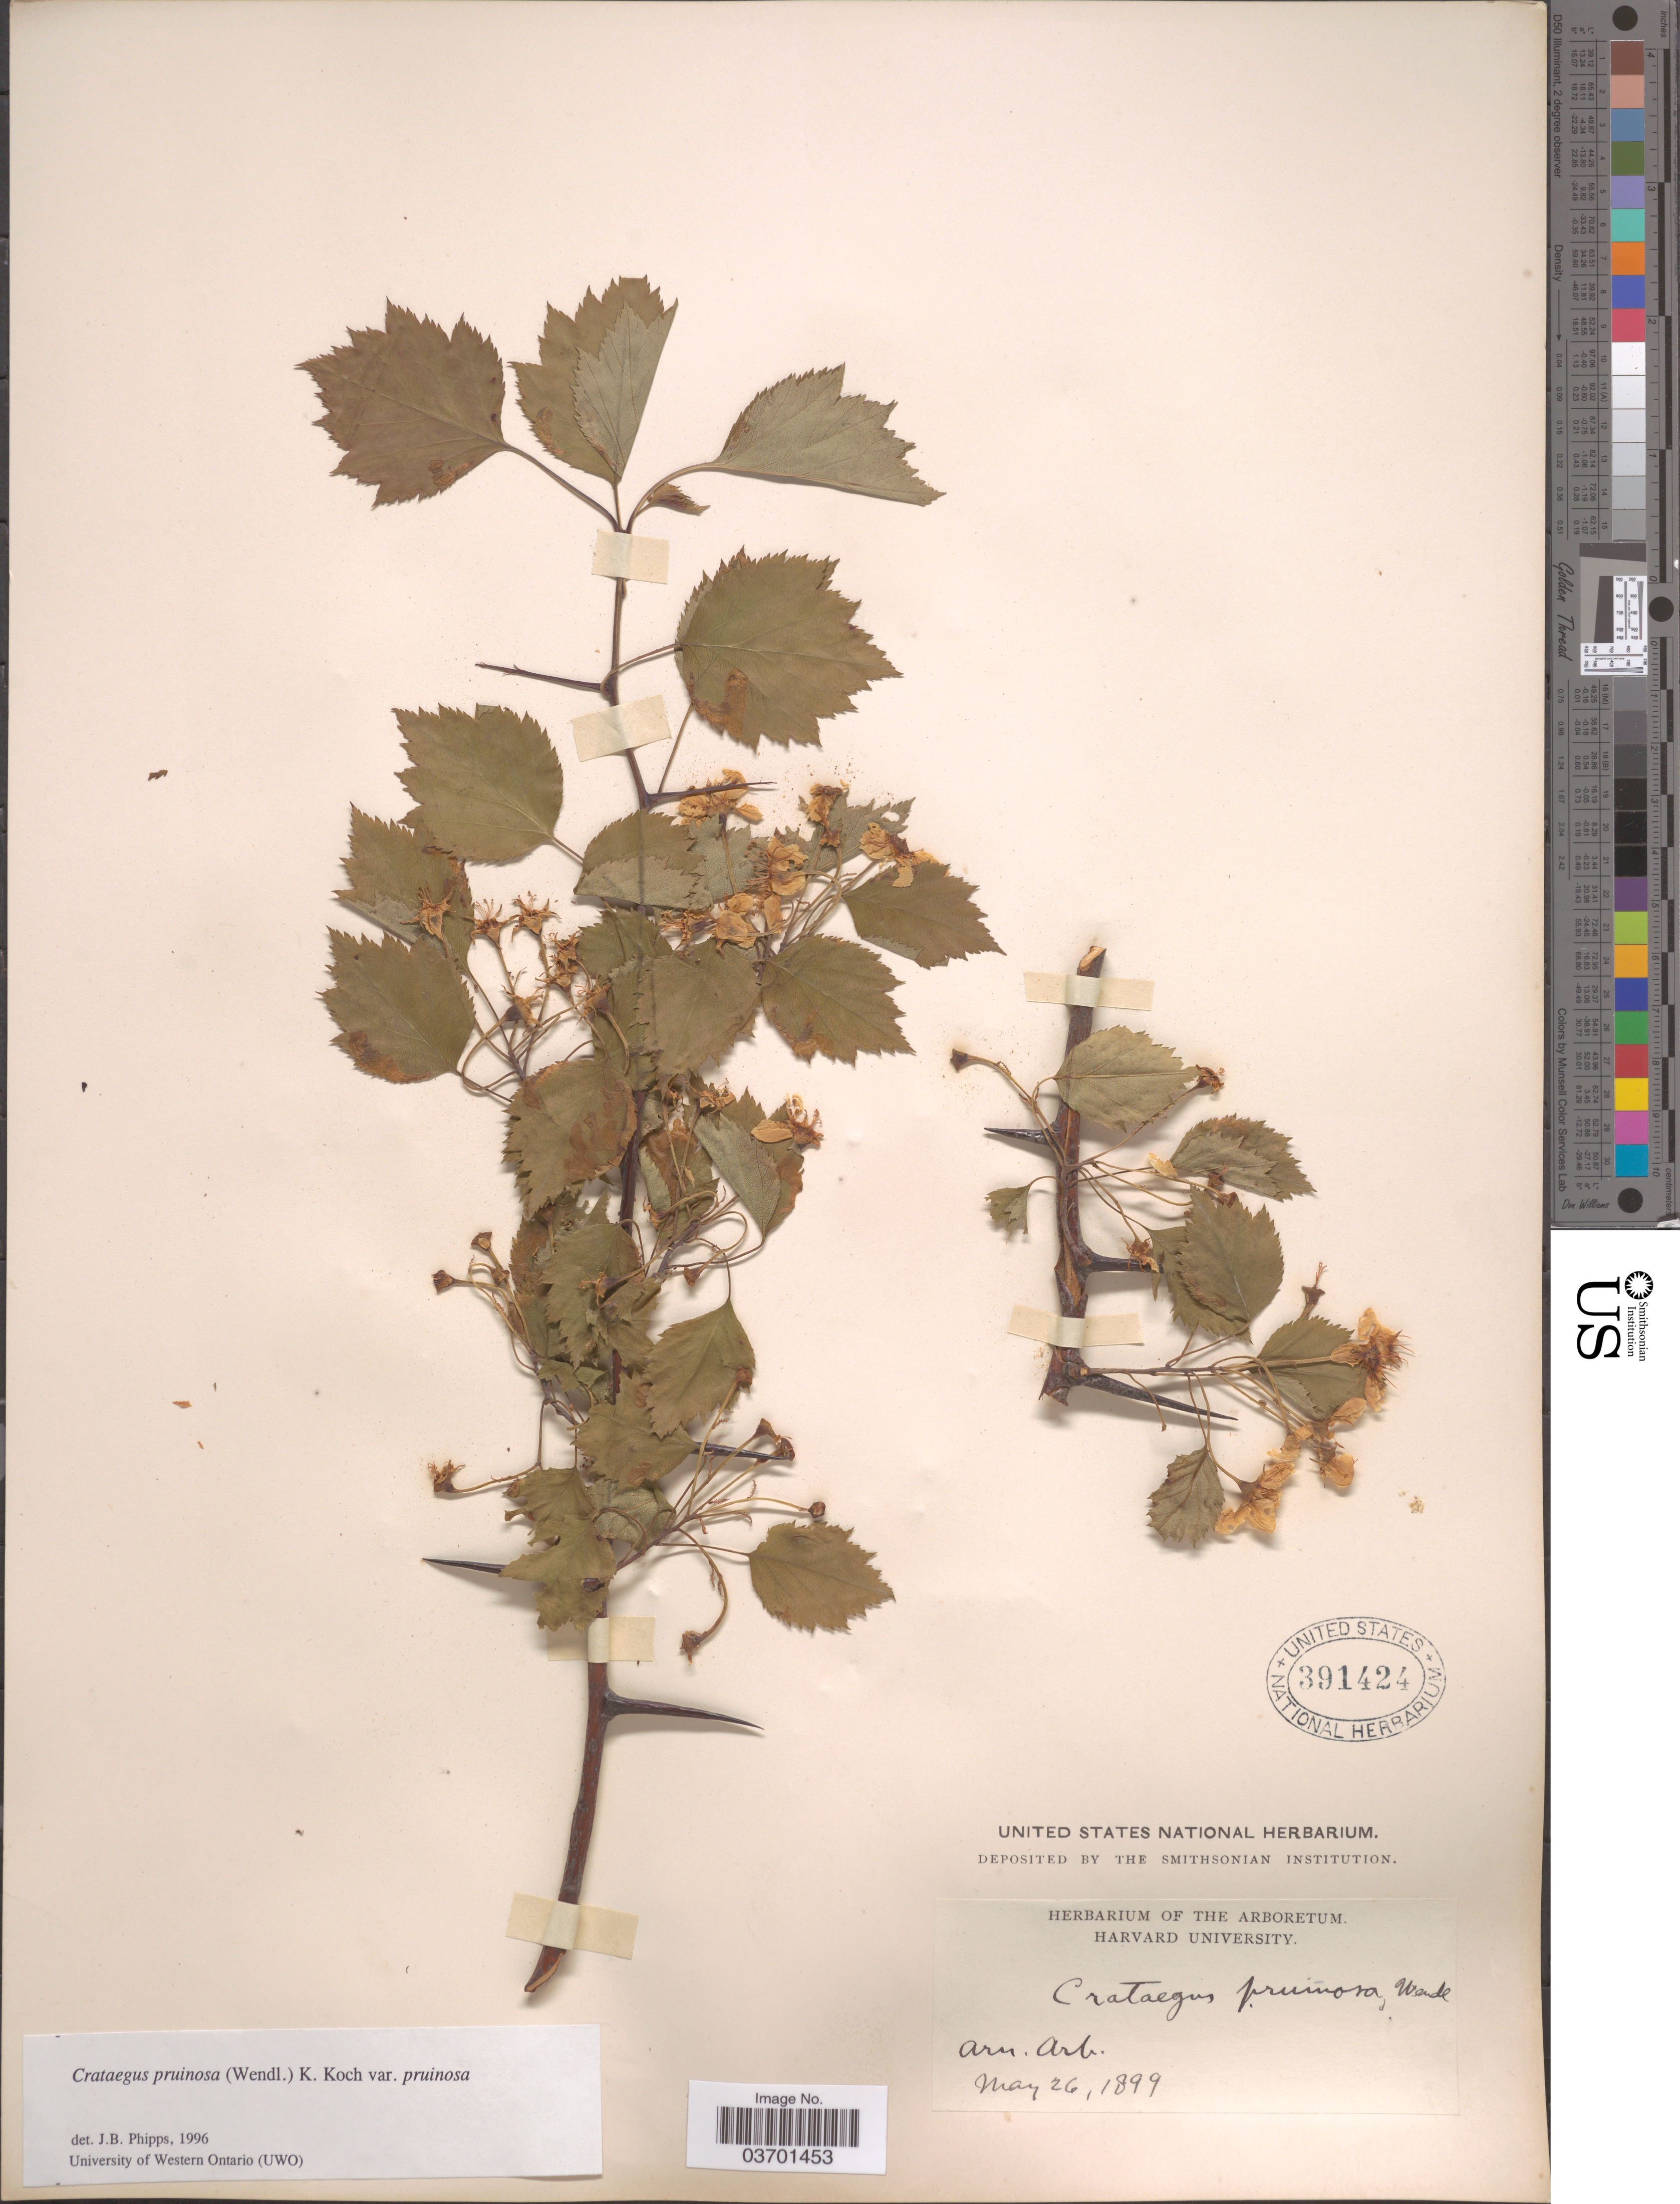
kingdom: Plantae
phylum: Tracheophyta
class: Magnoliopsida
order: Rosales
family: Rosaceae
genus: Crataegus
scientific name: Crataegus pruinosa var. pruinosa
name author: (H.L. Wendl.) K. Koch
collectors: Ex herb. of the Arboretum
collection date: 1899-05-26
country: United States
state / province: Massachusetts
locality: Arn. Arb.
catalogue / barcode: US 391424